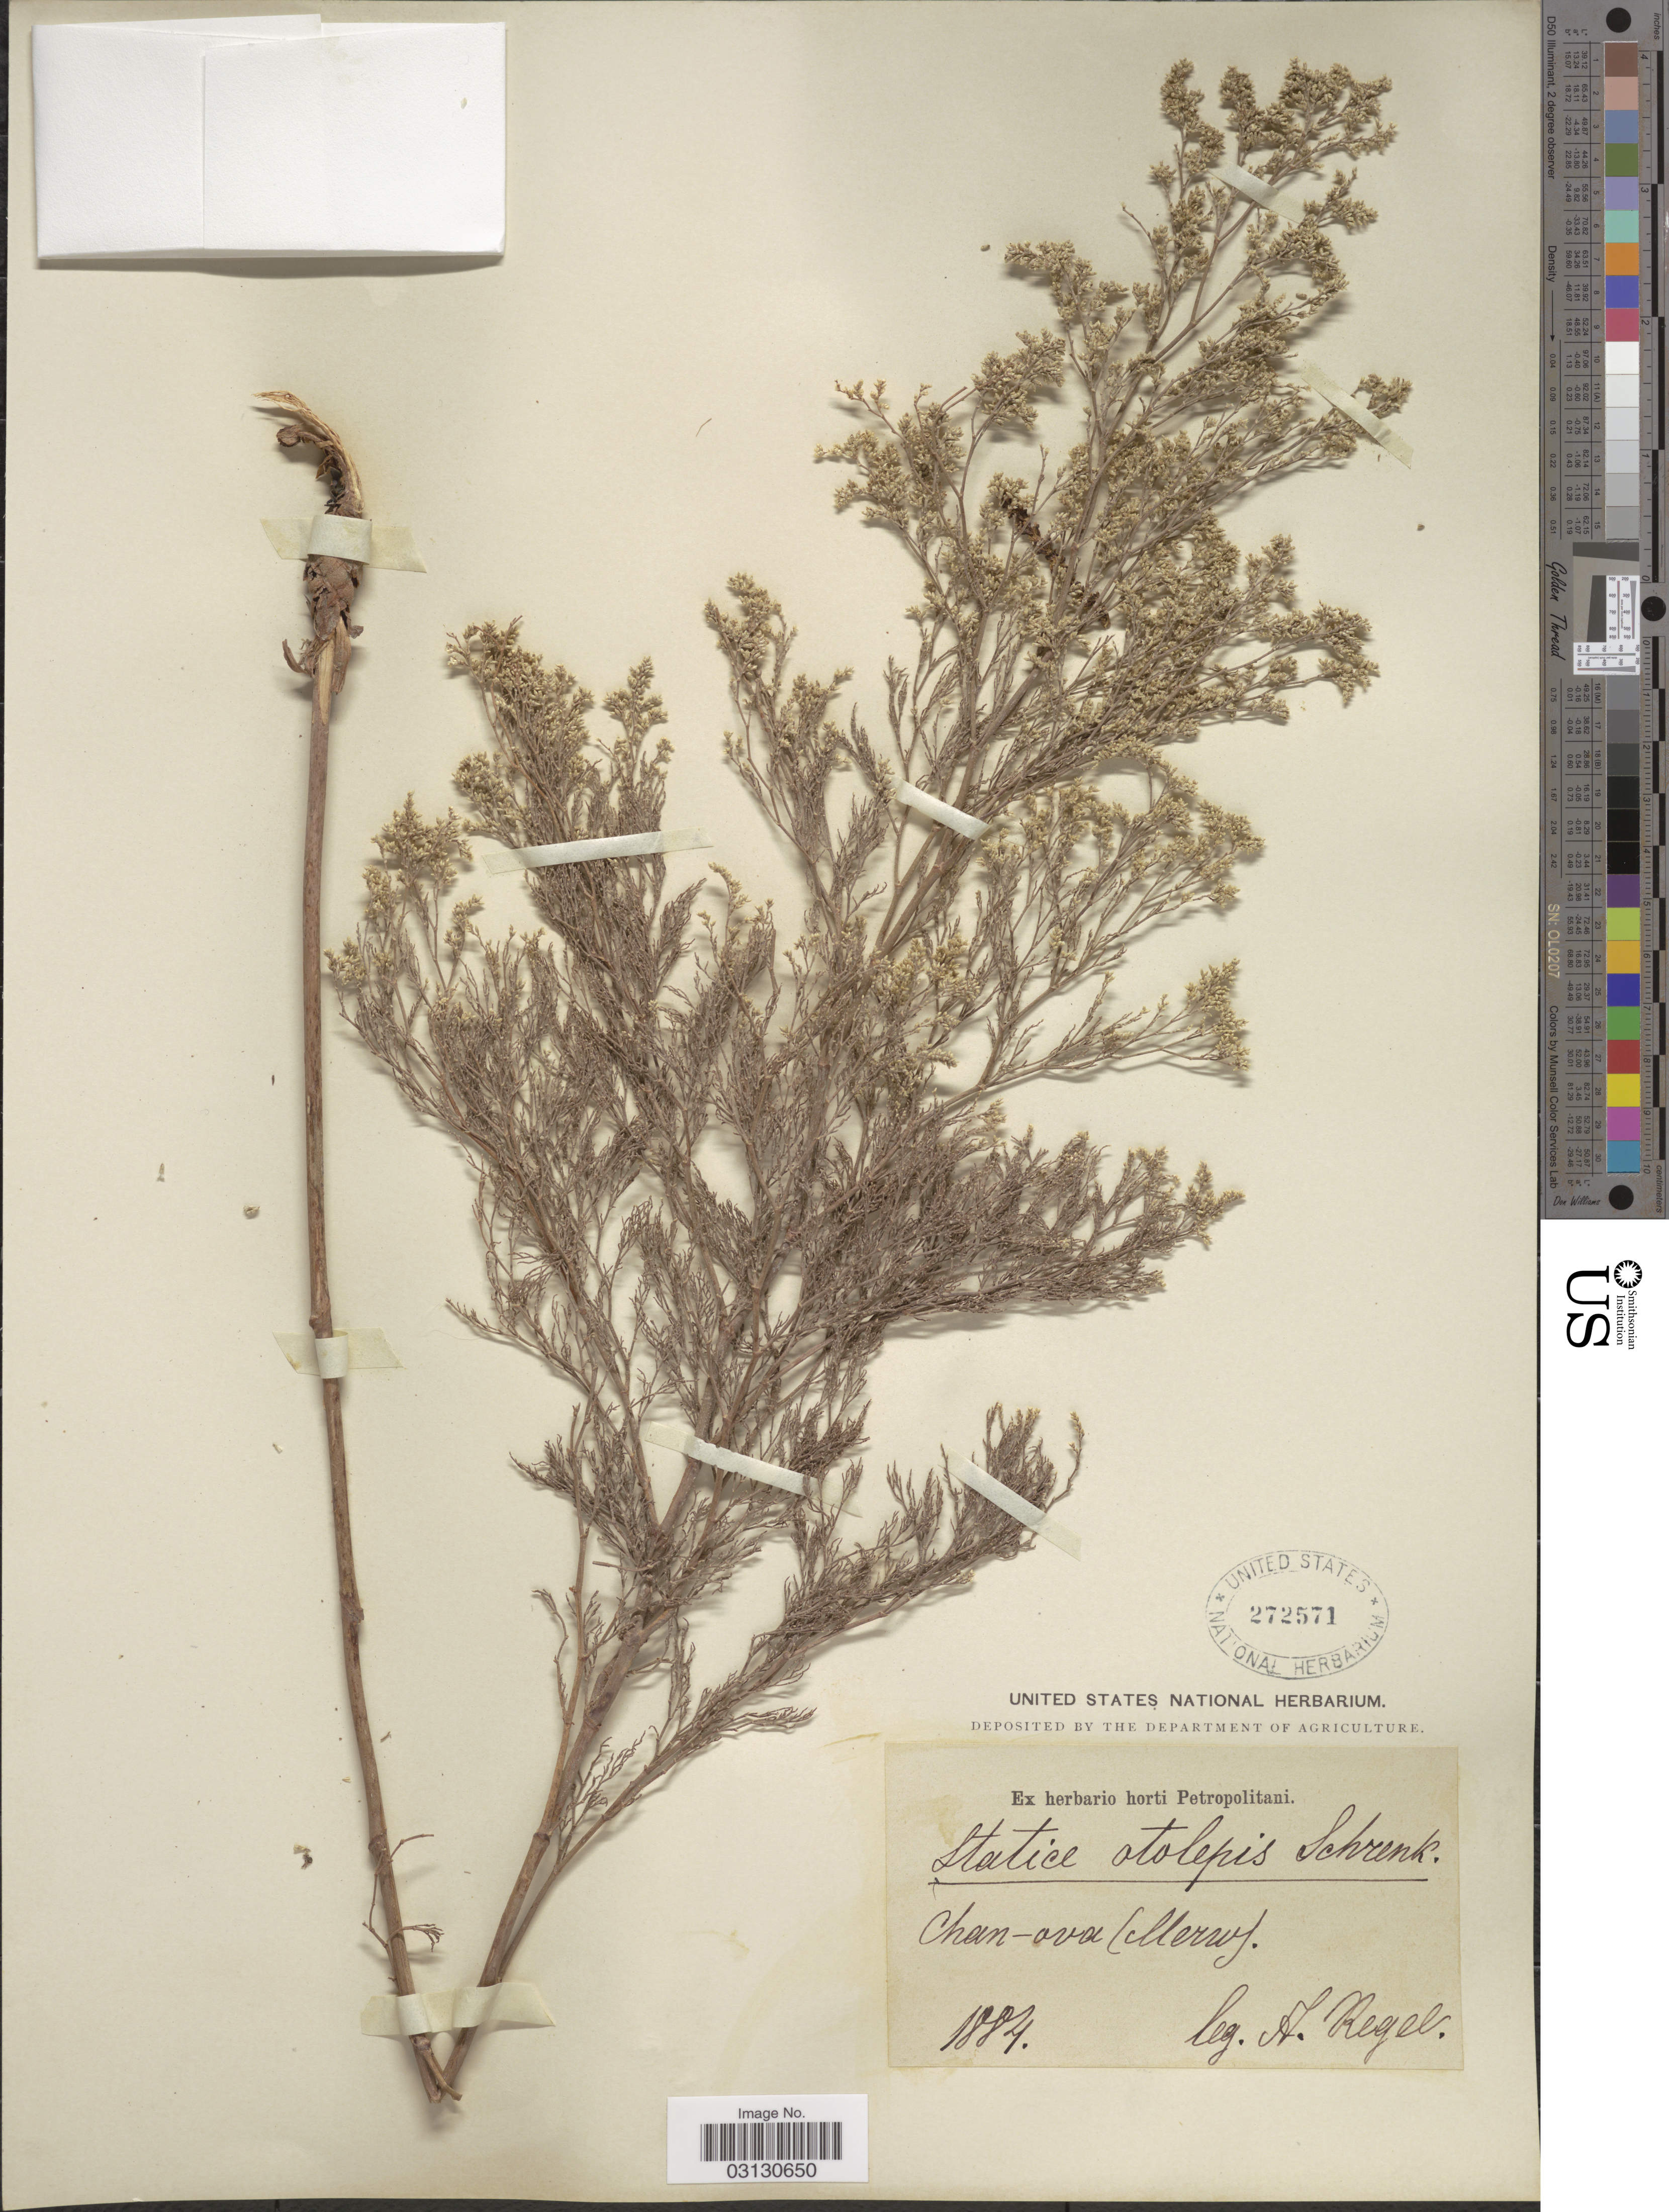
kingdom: Plantae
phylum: Tracheophyta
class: Magnoliopsida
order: Caryophyllales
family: Plumbaginaceae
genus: Limonium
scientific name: Limonium otolepis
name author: (Schrenk) Kuntze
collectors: A. Regel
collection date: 1884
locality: Chan-ova (Merw).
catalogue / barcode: US 272571